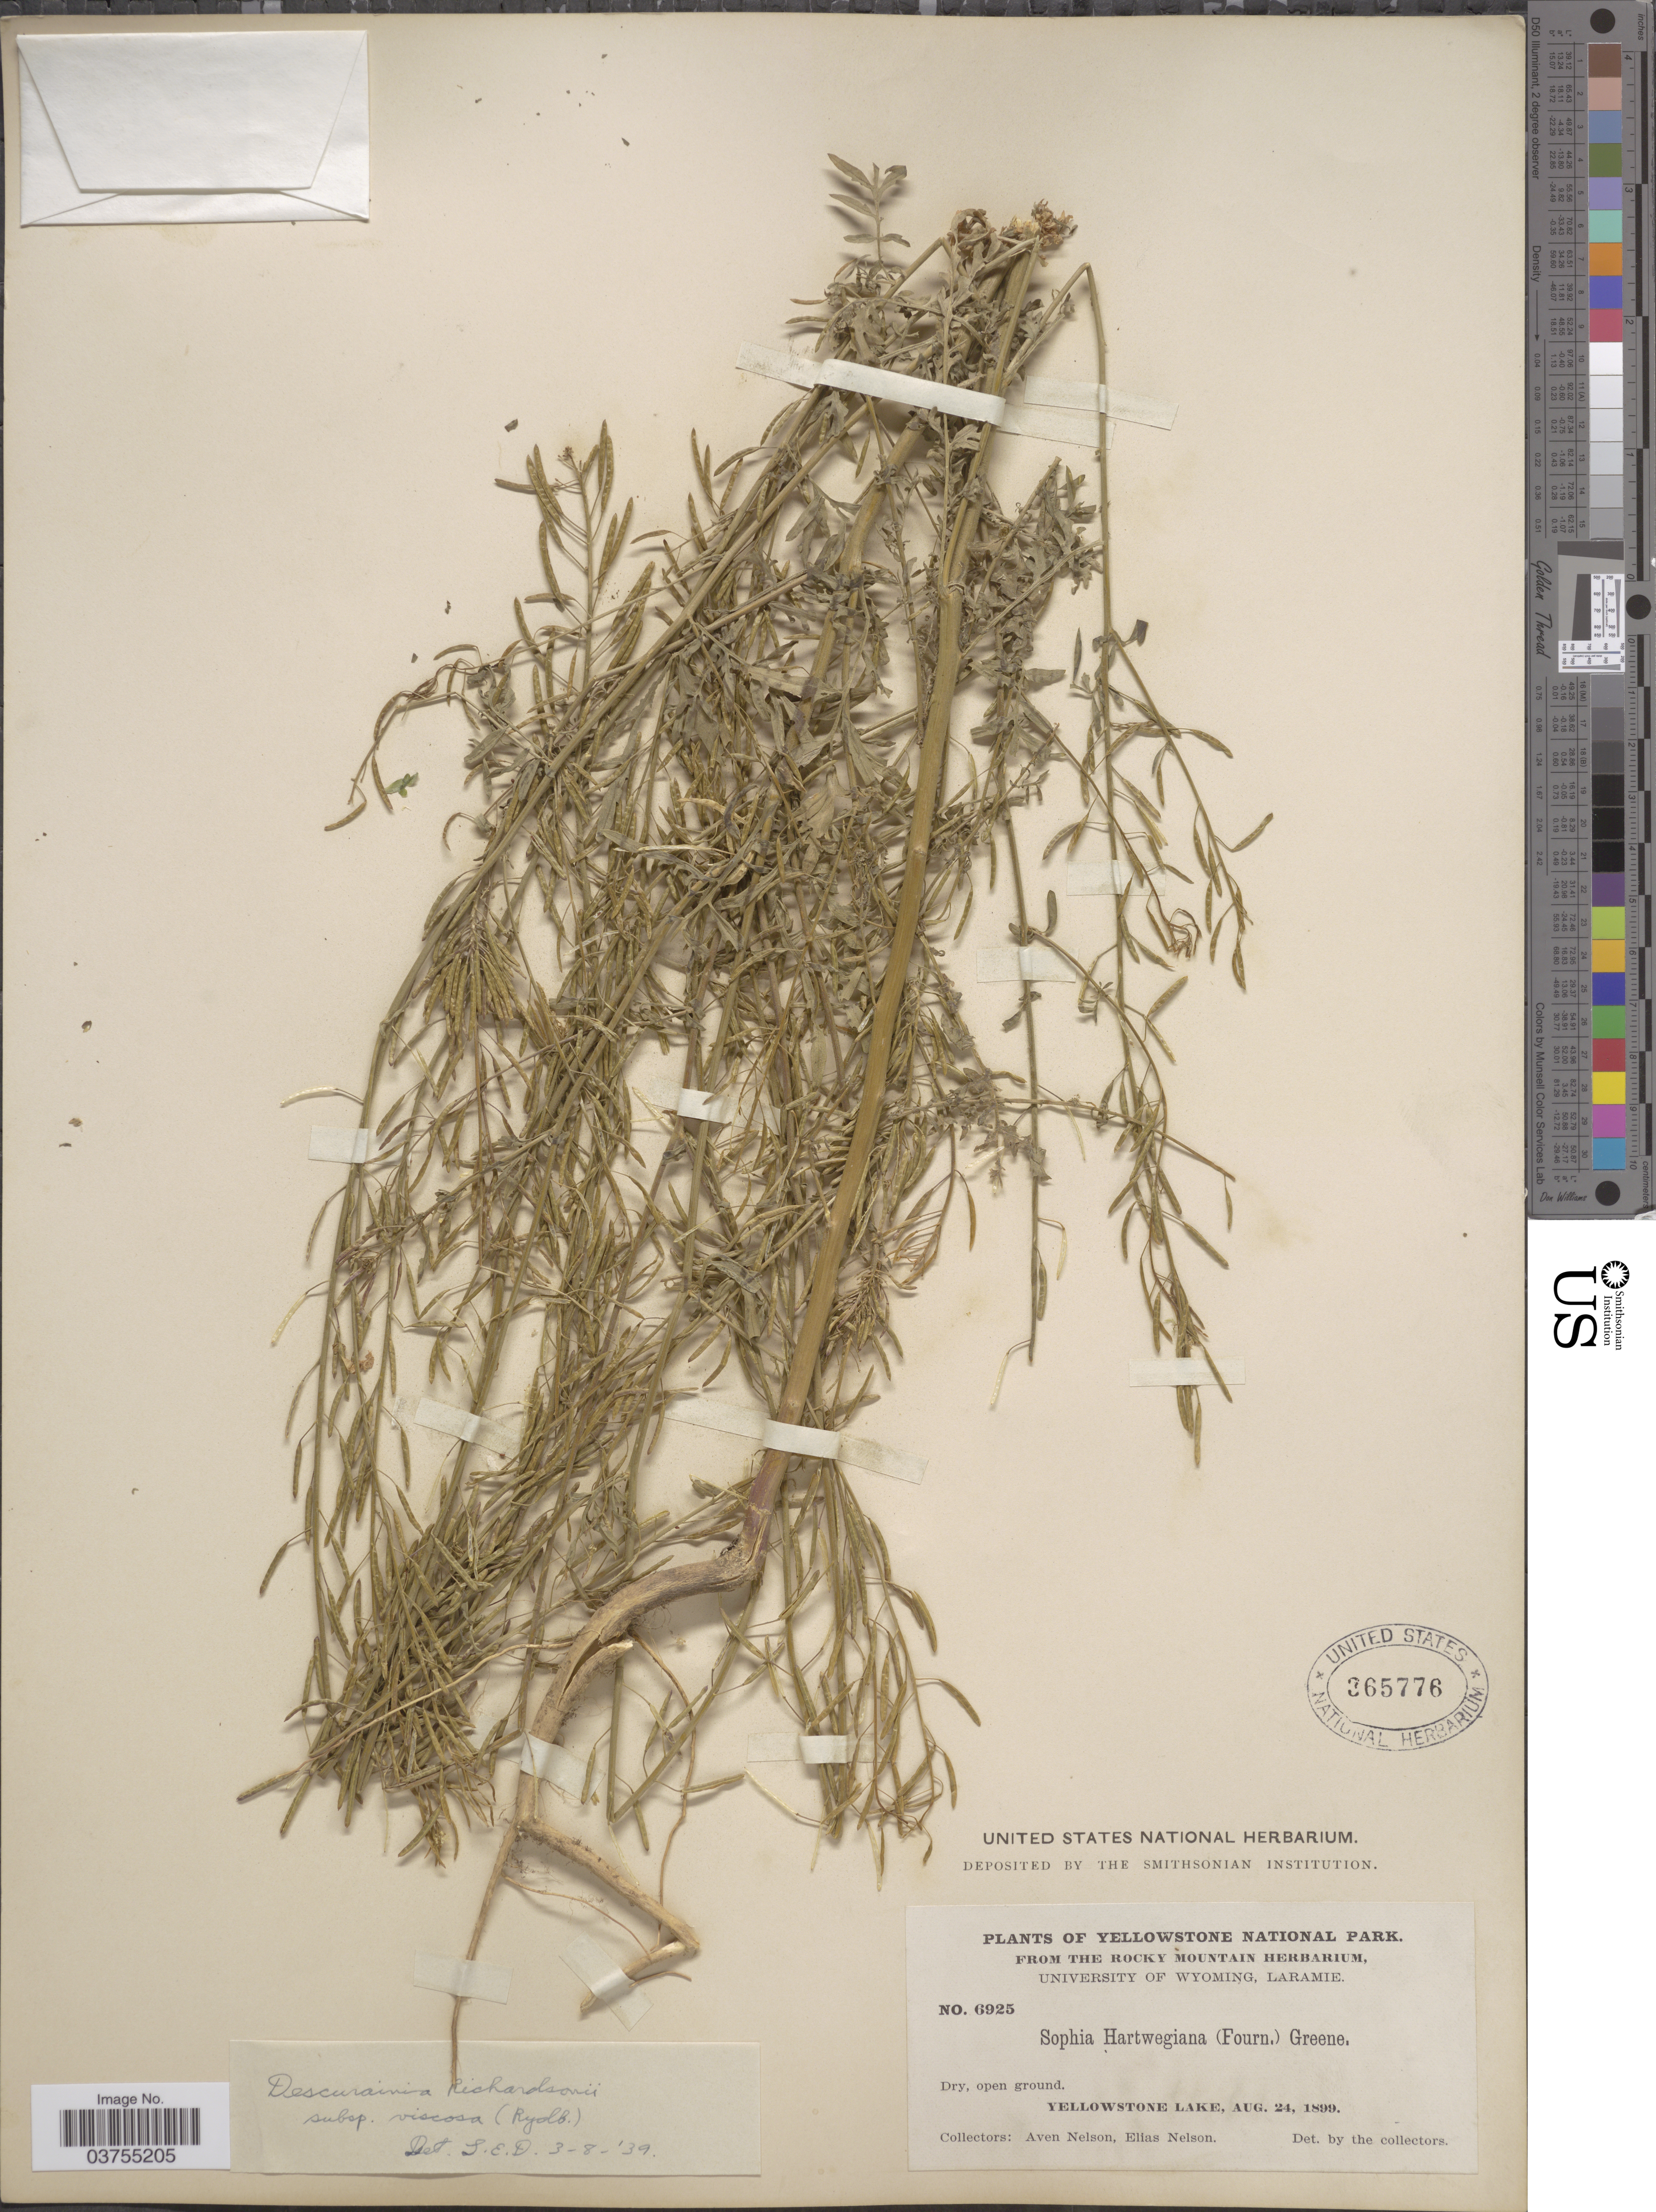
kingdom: Plantae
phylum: Tracheophyta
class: Magnoliopsida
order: Brassicales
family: Brassicaceae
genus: Descurainia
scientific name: Descurainia richardsonii subsp. viscosa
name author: (Rydb.) Detling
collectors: A. Nelson & E. Nelson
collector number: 6925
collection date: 1899-08-24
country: United States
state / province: Wyoming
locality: Yellowstone National Park. Yellowstone Lake.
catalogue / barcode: US 365776